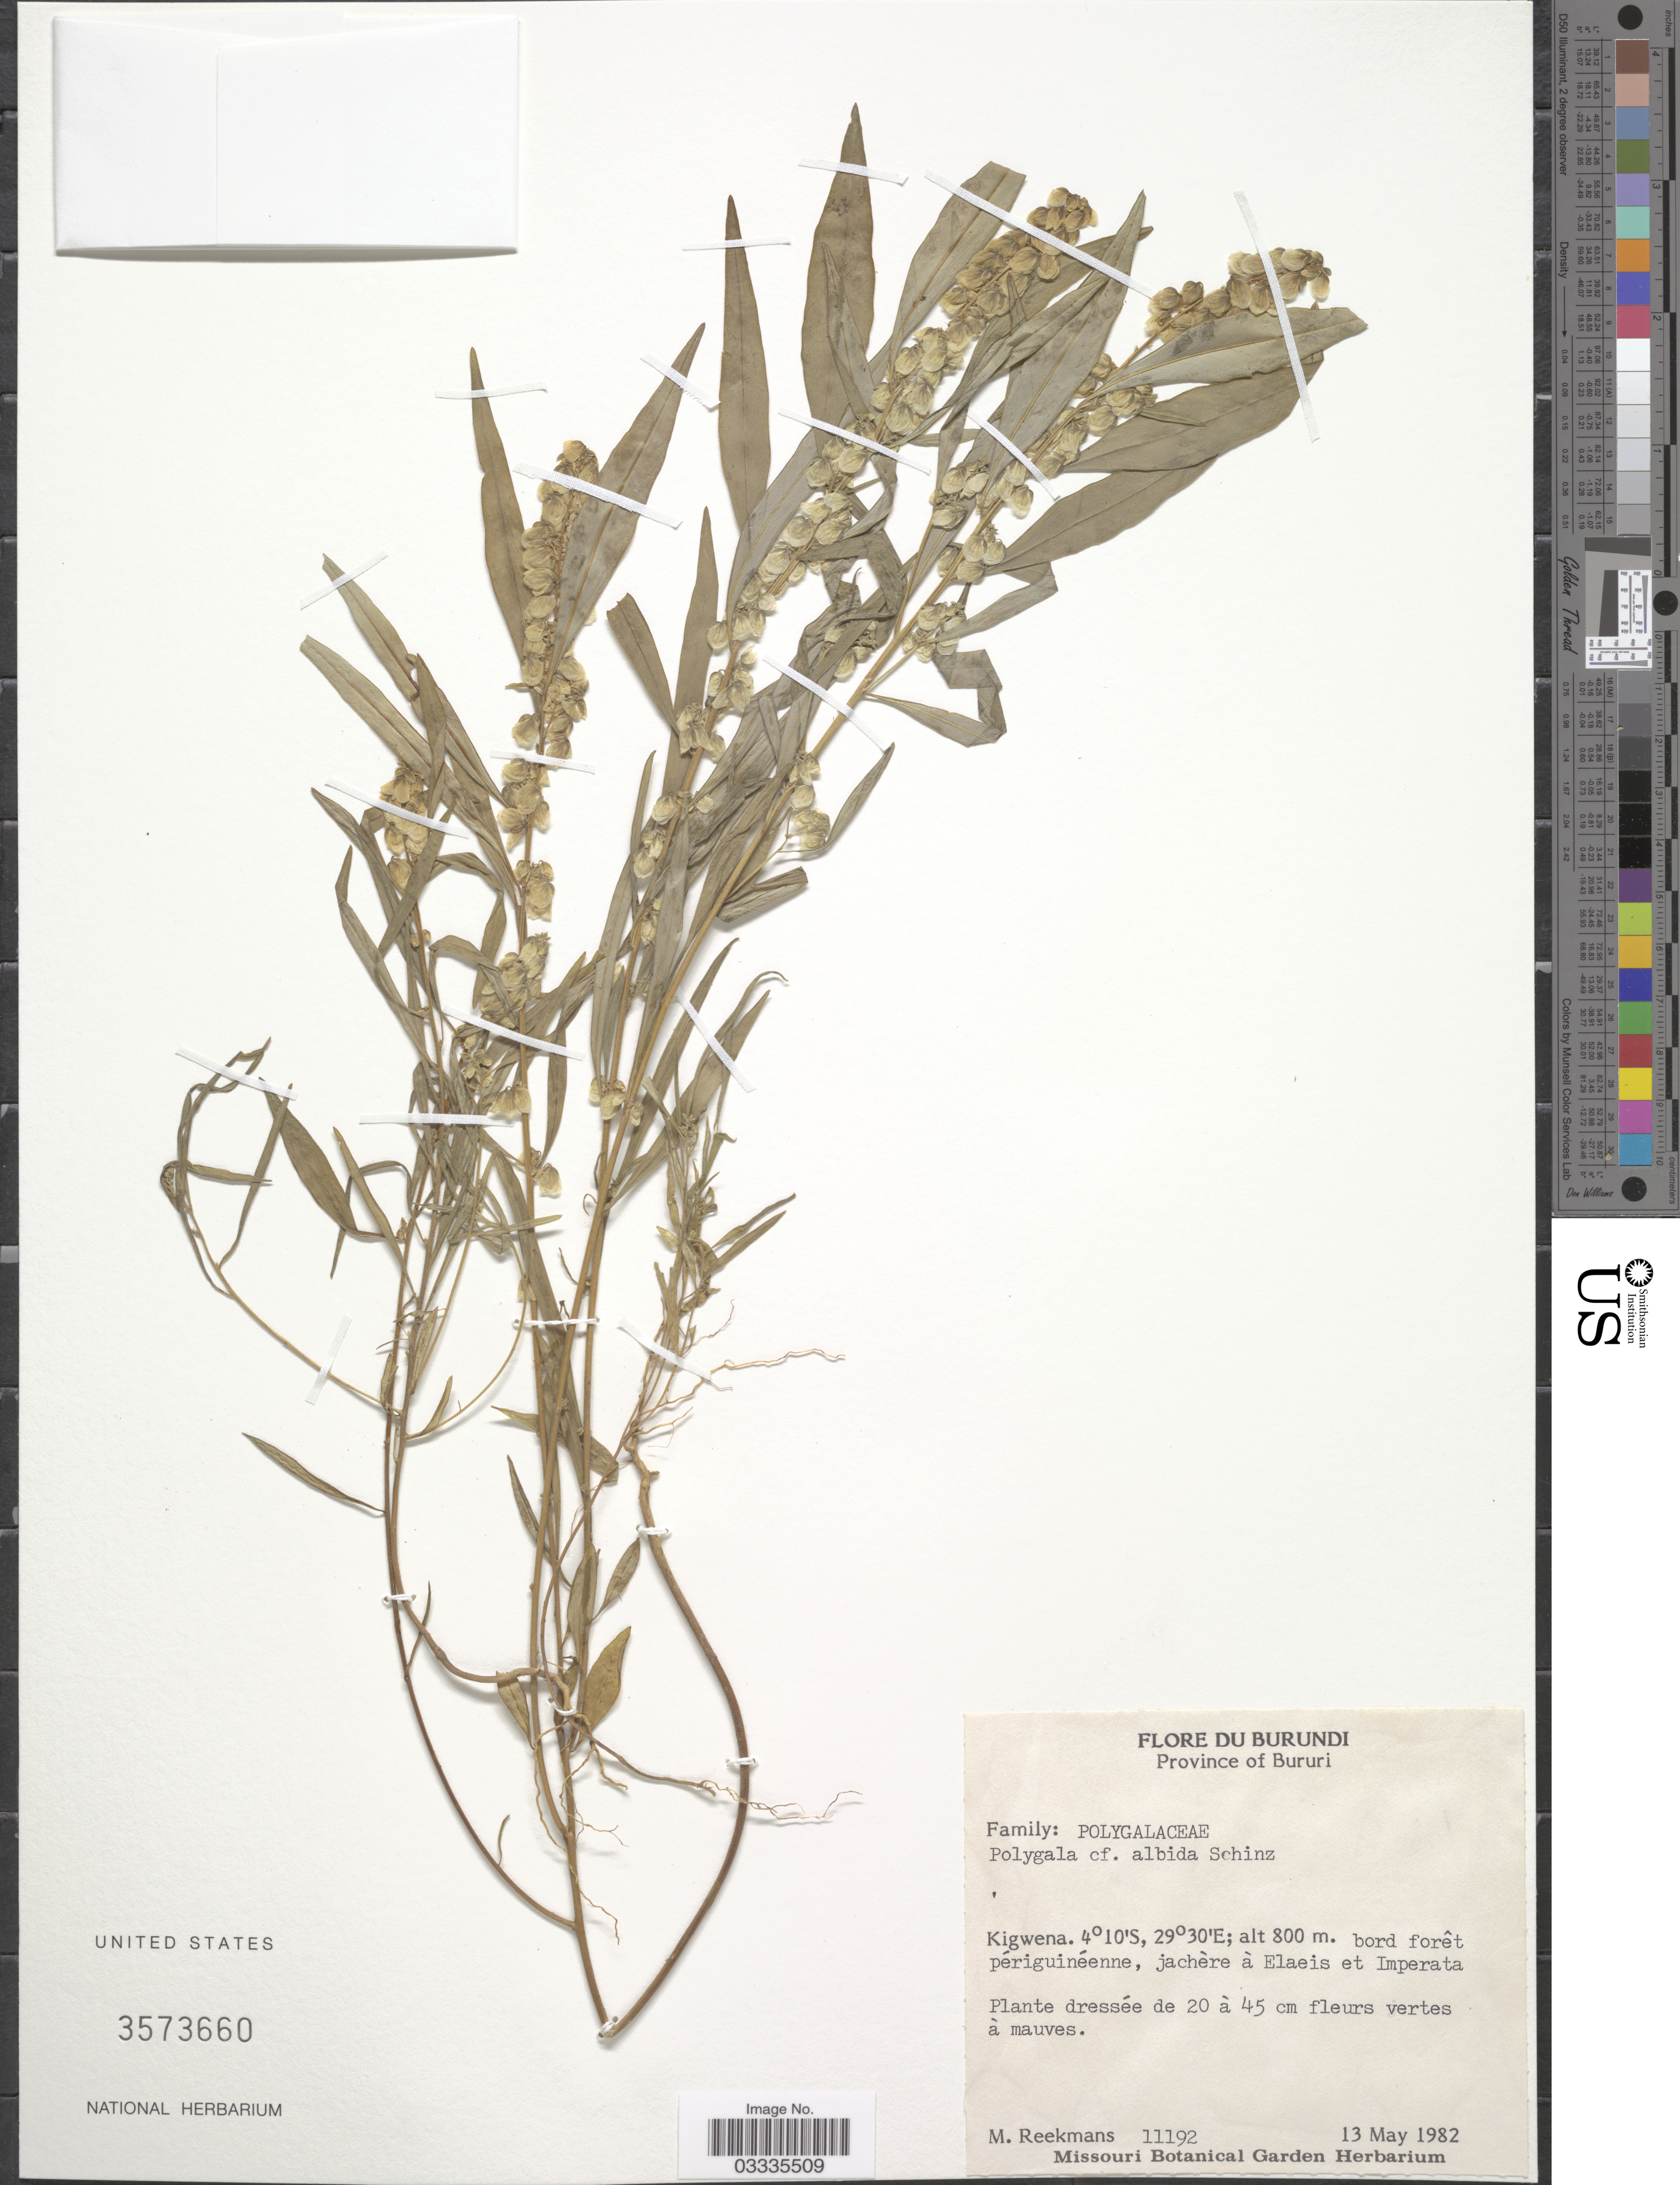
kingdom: Plantae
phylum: Tracheophyta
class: Magnoliopsida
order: Fabales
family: Polygalaceae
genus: Polygala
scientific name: Polygala albida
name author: Schinz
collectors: M. Reekmans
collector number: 11192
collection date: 1982-05-13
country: Burundi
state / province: Bururi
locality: Kigwena. Bord forêt périguinéenne, jachère à Elaeis et Imperata.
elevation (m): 800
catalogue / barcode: US 3573660